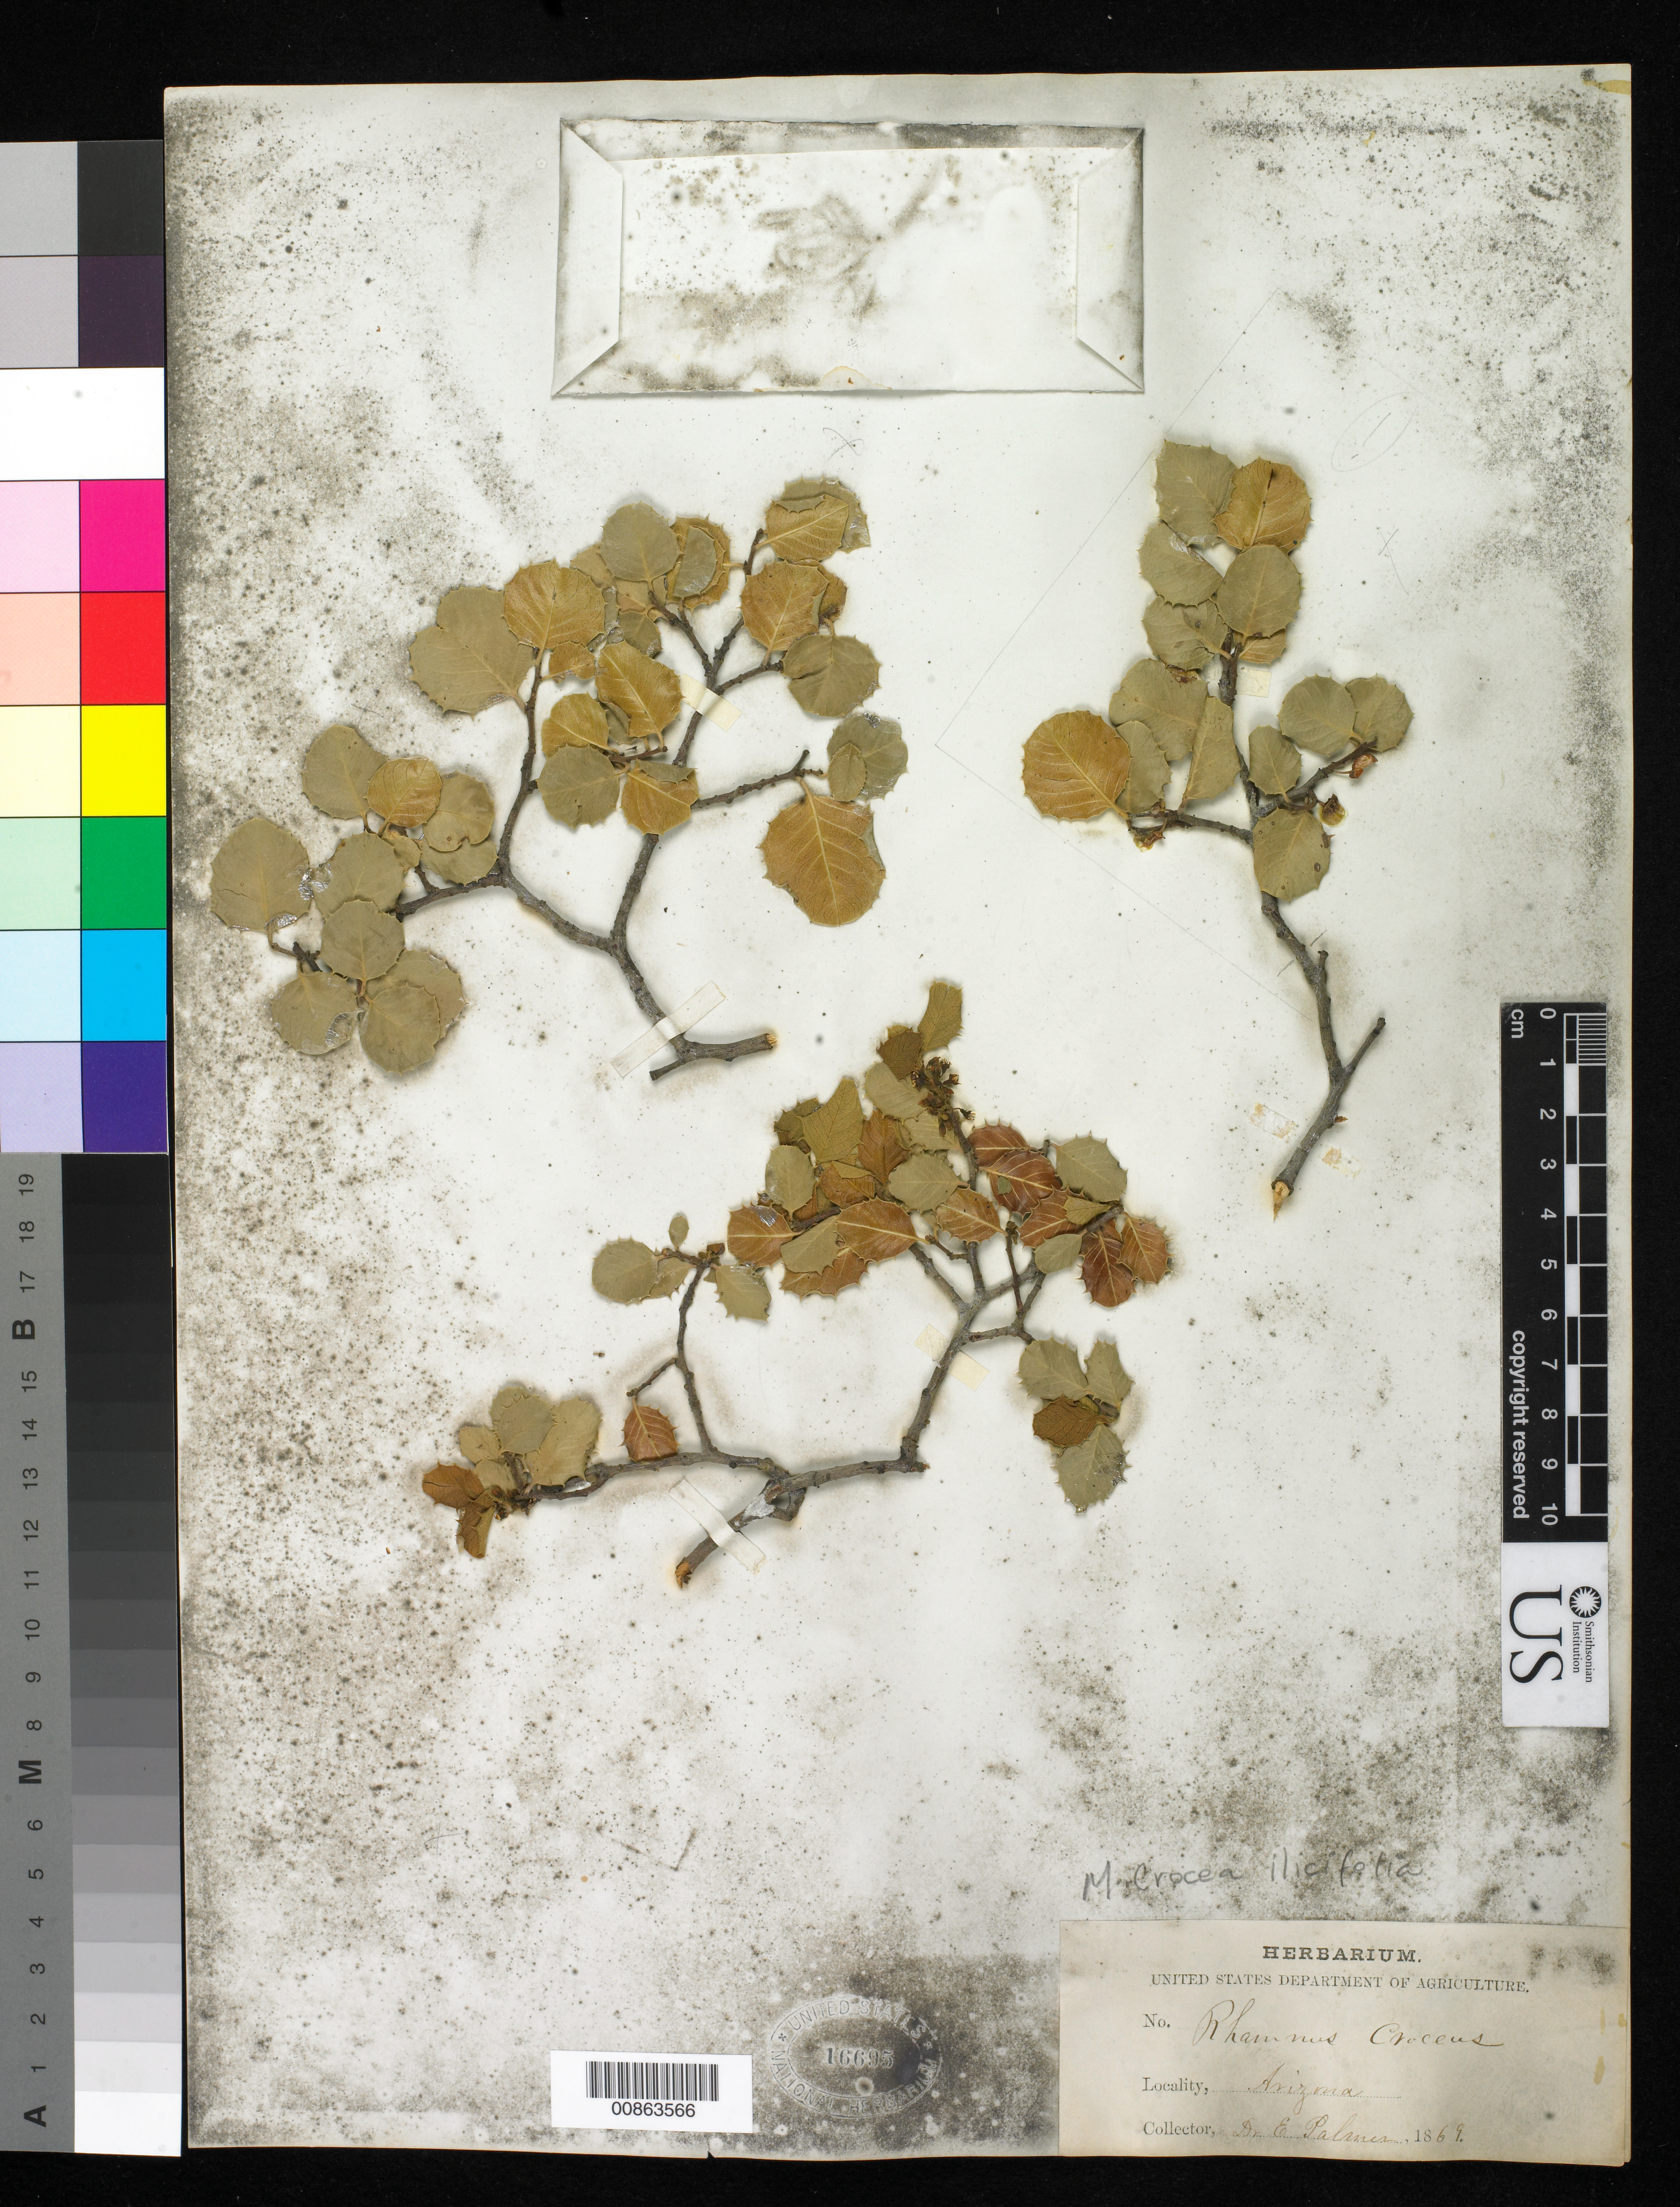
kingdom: Plantae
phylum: Tracheophyta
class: Magnoliopsida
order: Rosales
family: Rhamnaceae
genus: Rhamnus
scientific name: Rhamnus crocea var. ilicifolia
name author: (Kellogg) Greene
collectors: E. Palmer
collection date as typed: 1869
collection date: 1869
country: United States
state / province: Arizona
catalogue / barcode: US 16695